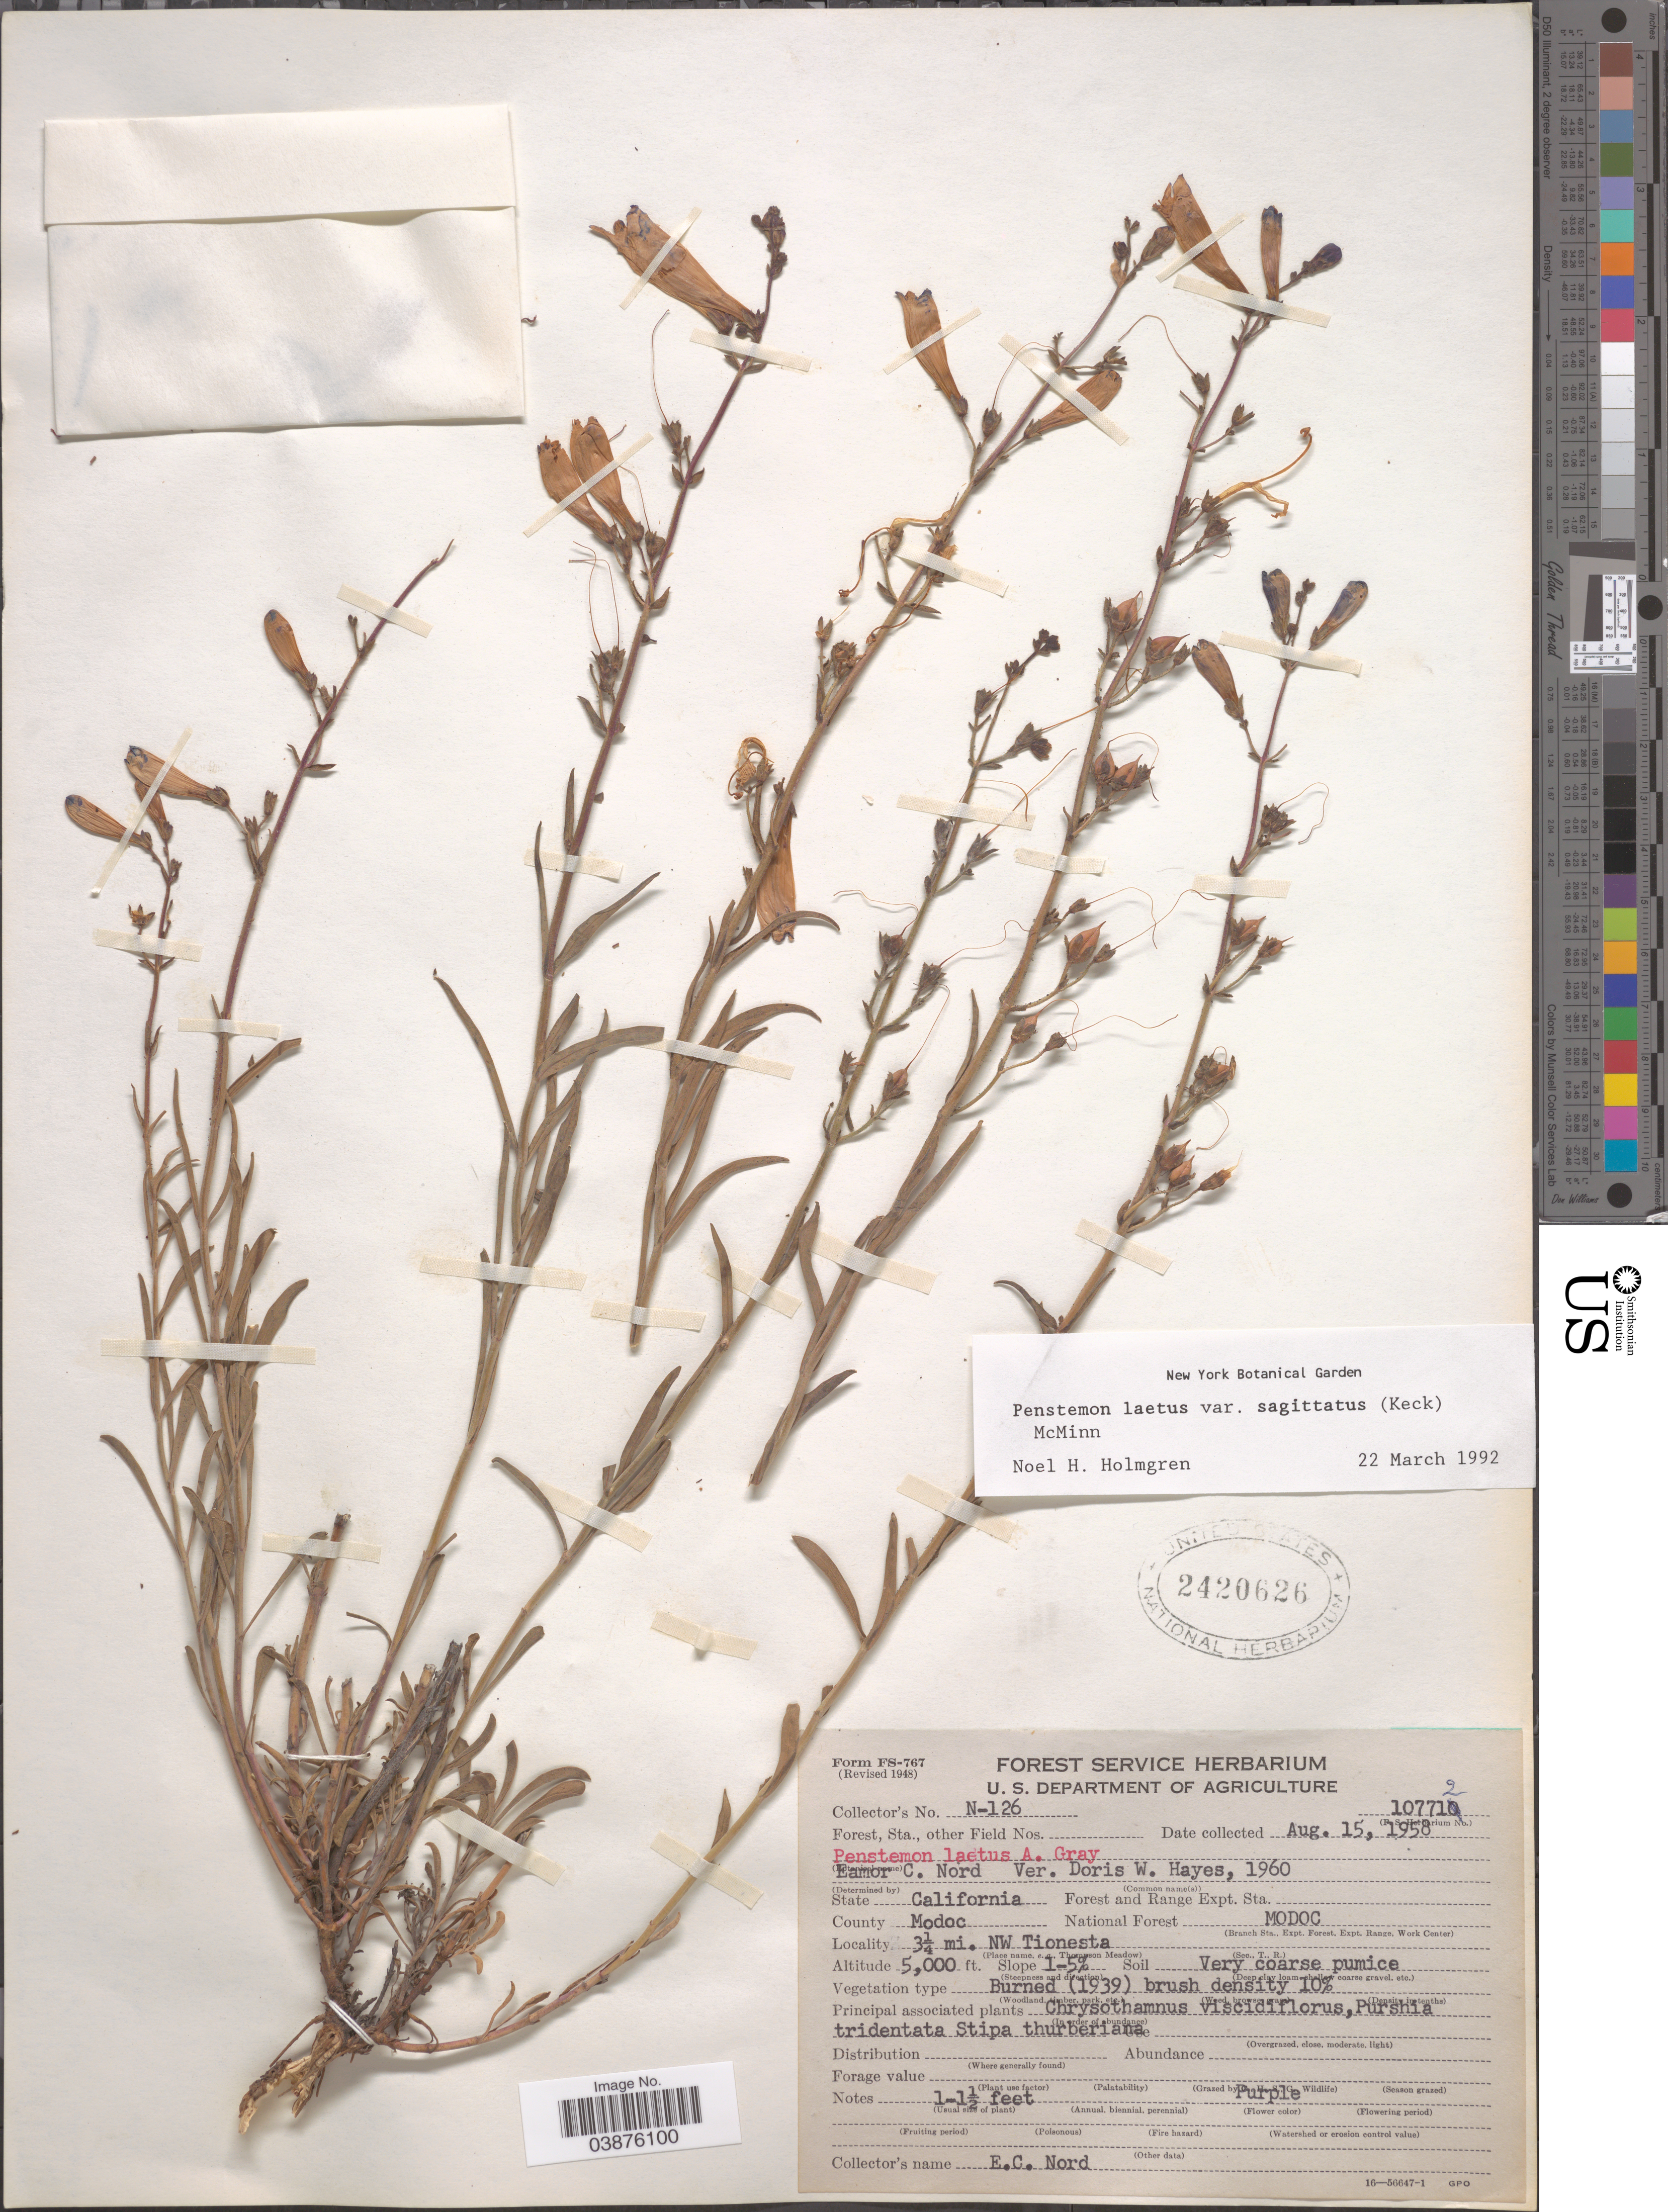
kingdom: Plantae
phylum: Tracheophyta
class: Magnoliopsida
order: Lamiales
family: Plantaginaceae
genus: Penstemon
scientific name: Penstemon laetus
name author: A. Gray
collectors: E. Nord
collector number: N-126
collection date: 1958-08-15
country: United States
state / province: California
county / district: Modoc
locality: County Modoc. National Forest Modoc. 3¼ mi. NW Tionesta.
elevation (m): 1524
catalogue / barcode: US 2420626